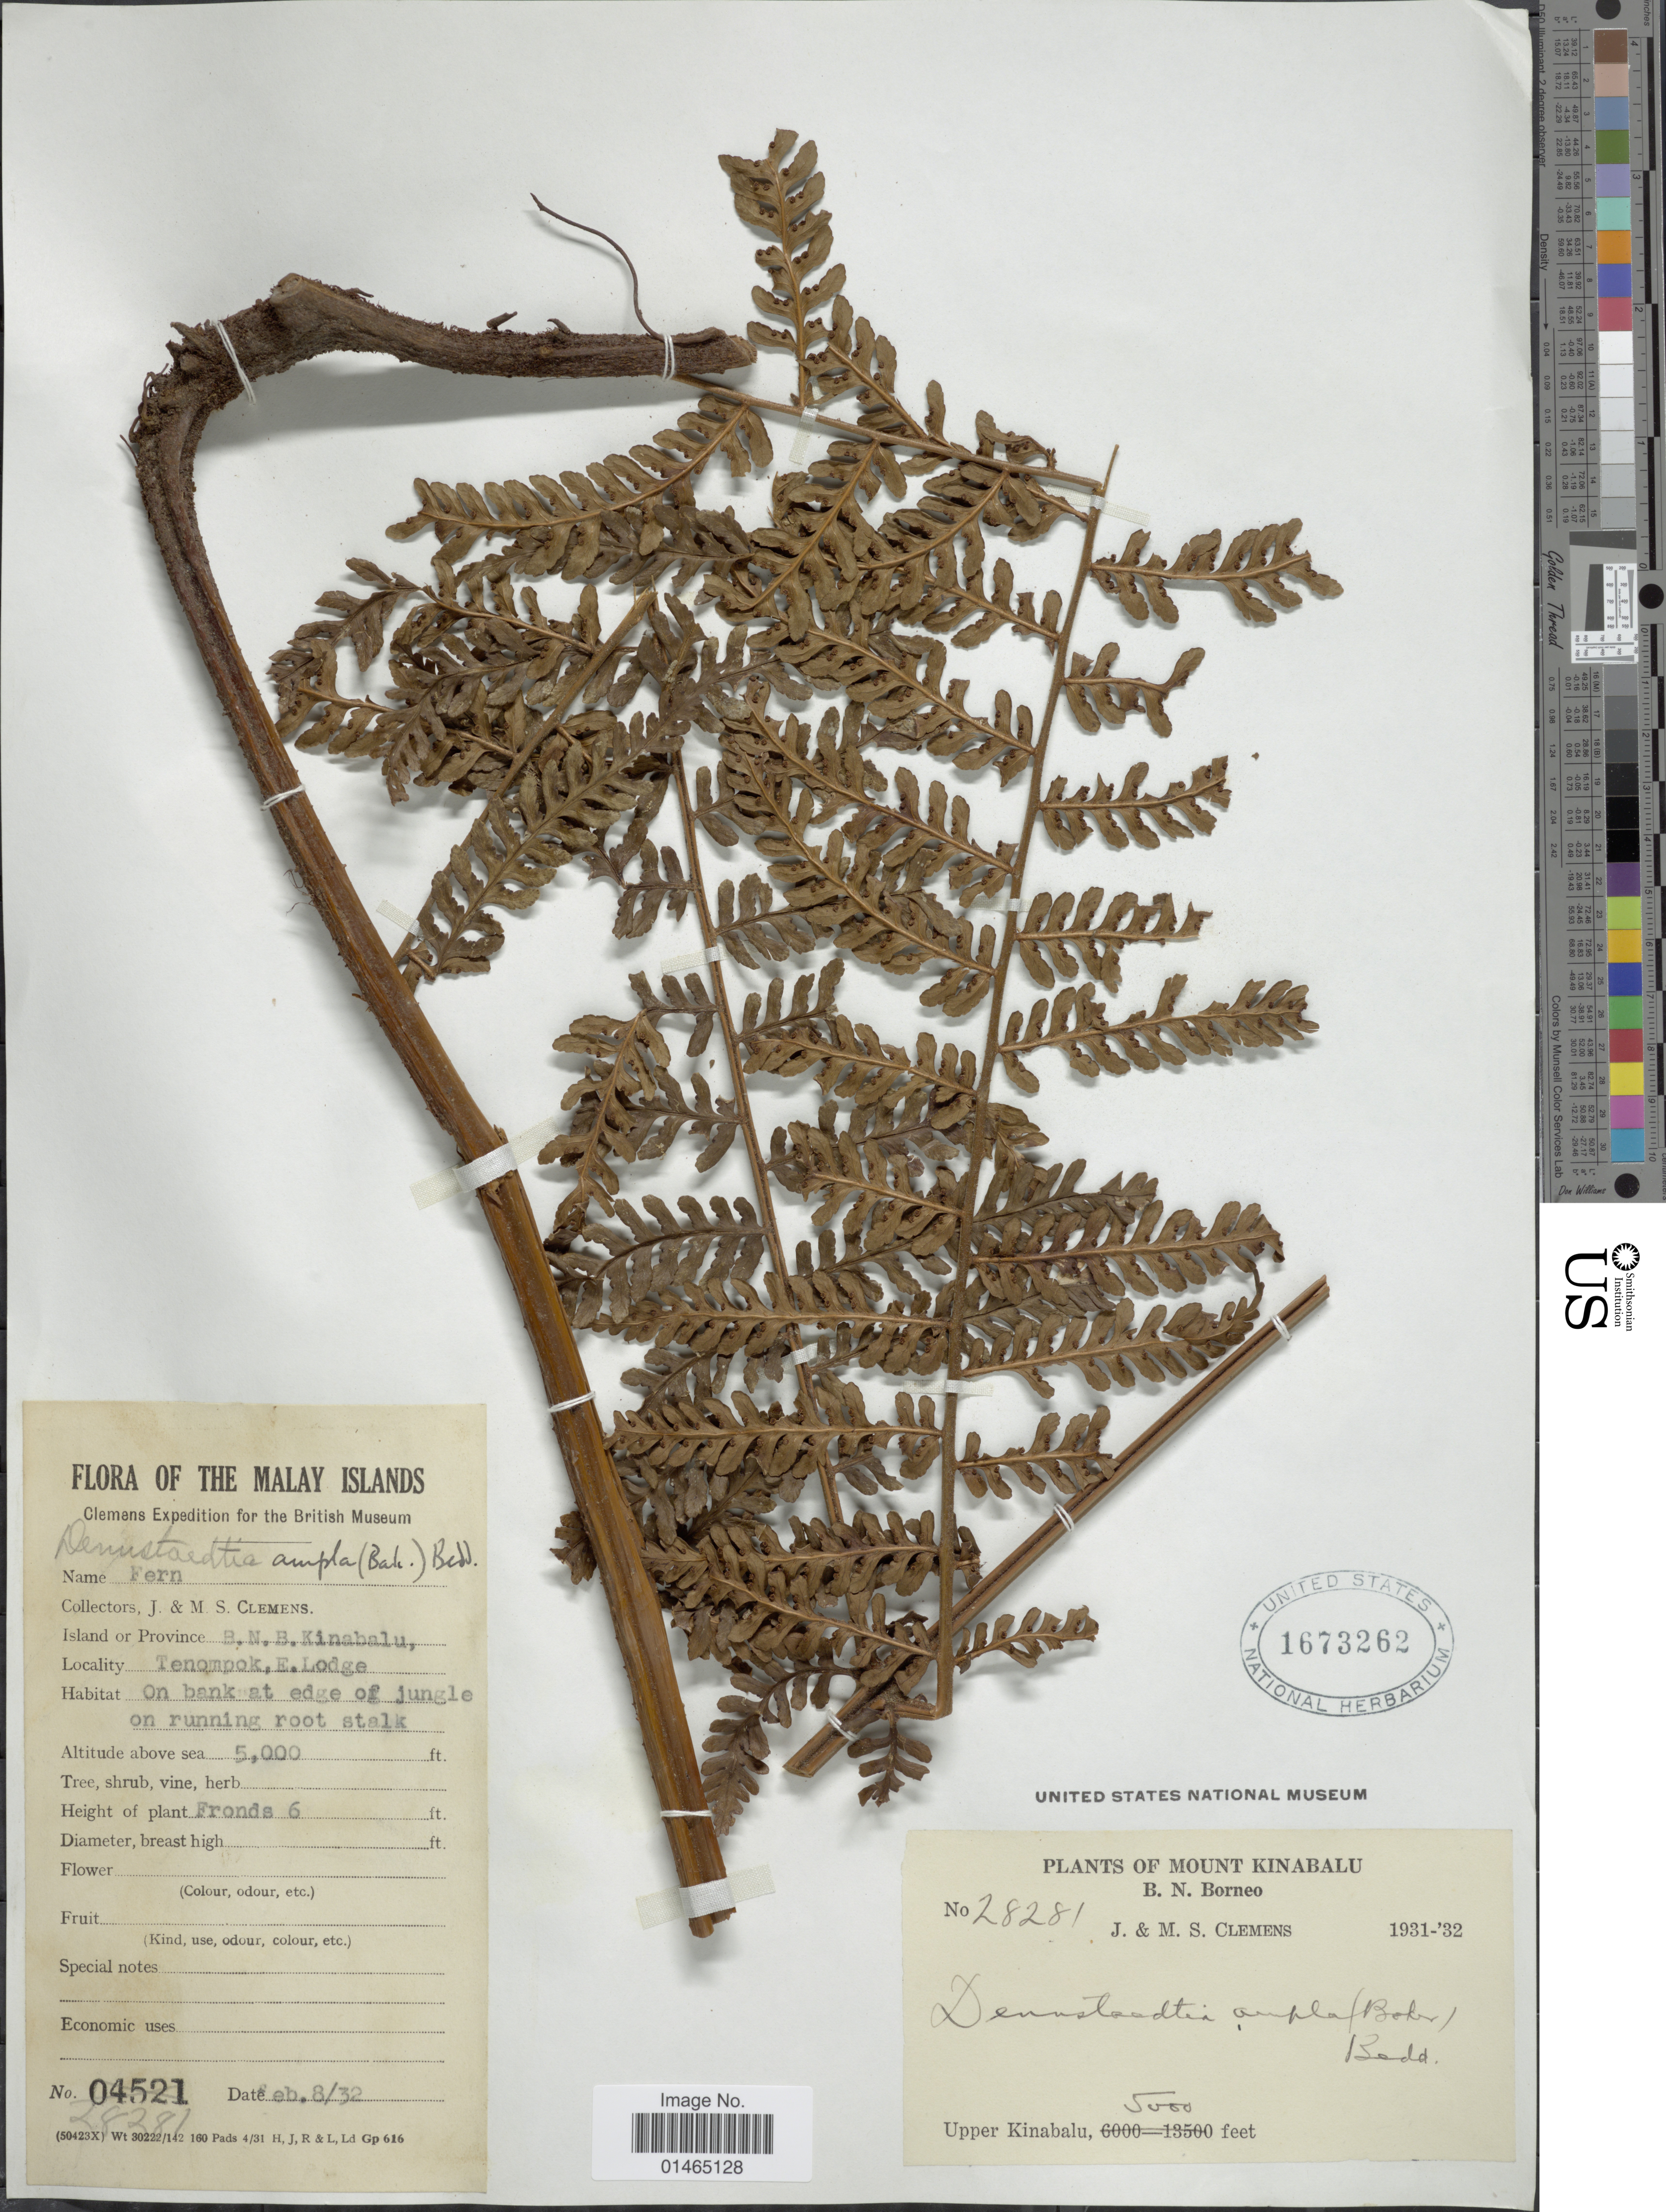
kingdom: Plantae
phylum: Tracheophyta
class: Polypodiopsida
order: Polypodiales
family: Dennstaedtiaceae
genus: Dennstaedtia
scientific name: Dennstaedtia ampla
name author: (Baker) Bedd.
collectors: J. Clemens & M. S. Clemens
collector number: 28281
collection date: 1932-02-08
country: Malaysia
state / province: Sabah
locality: Mount Kinabalu. B.N. Borneo. Upper Kinabalu. Malay Islands. Island or Province B.N.B. Kinabalu, Tenompok, E. Lodge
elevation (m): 1524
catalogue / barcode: US 1673262